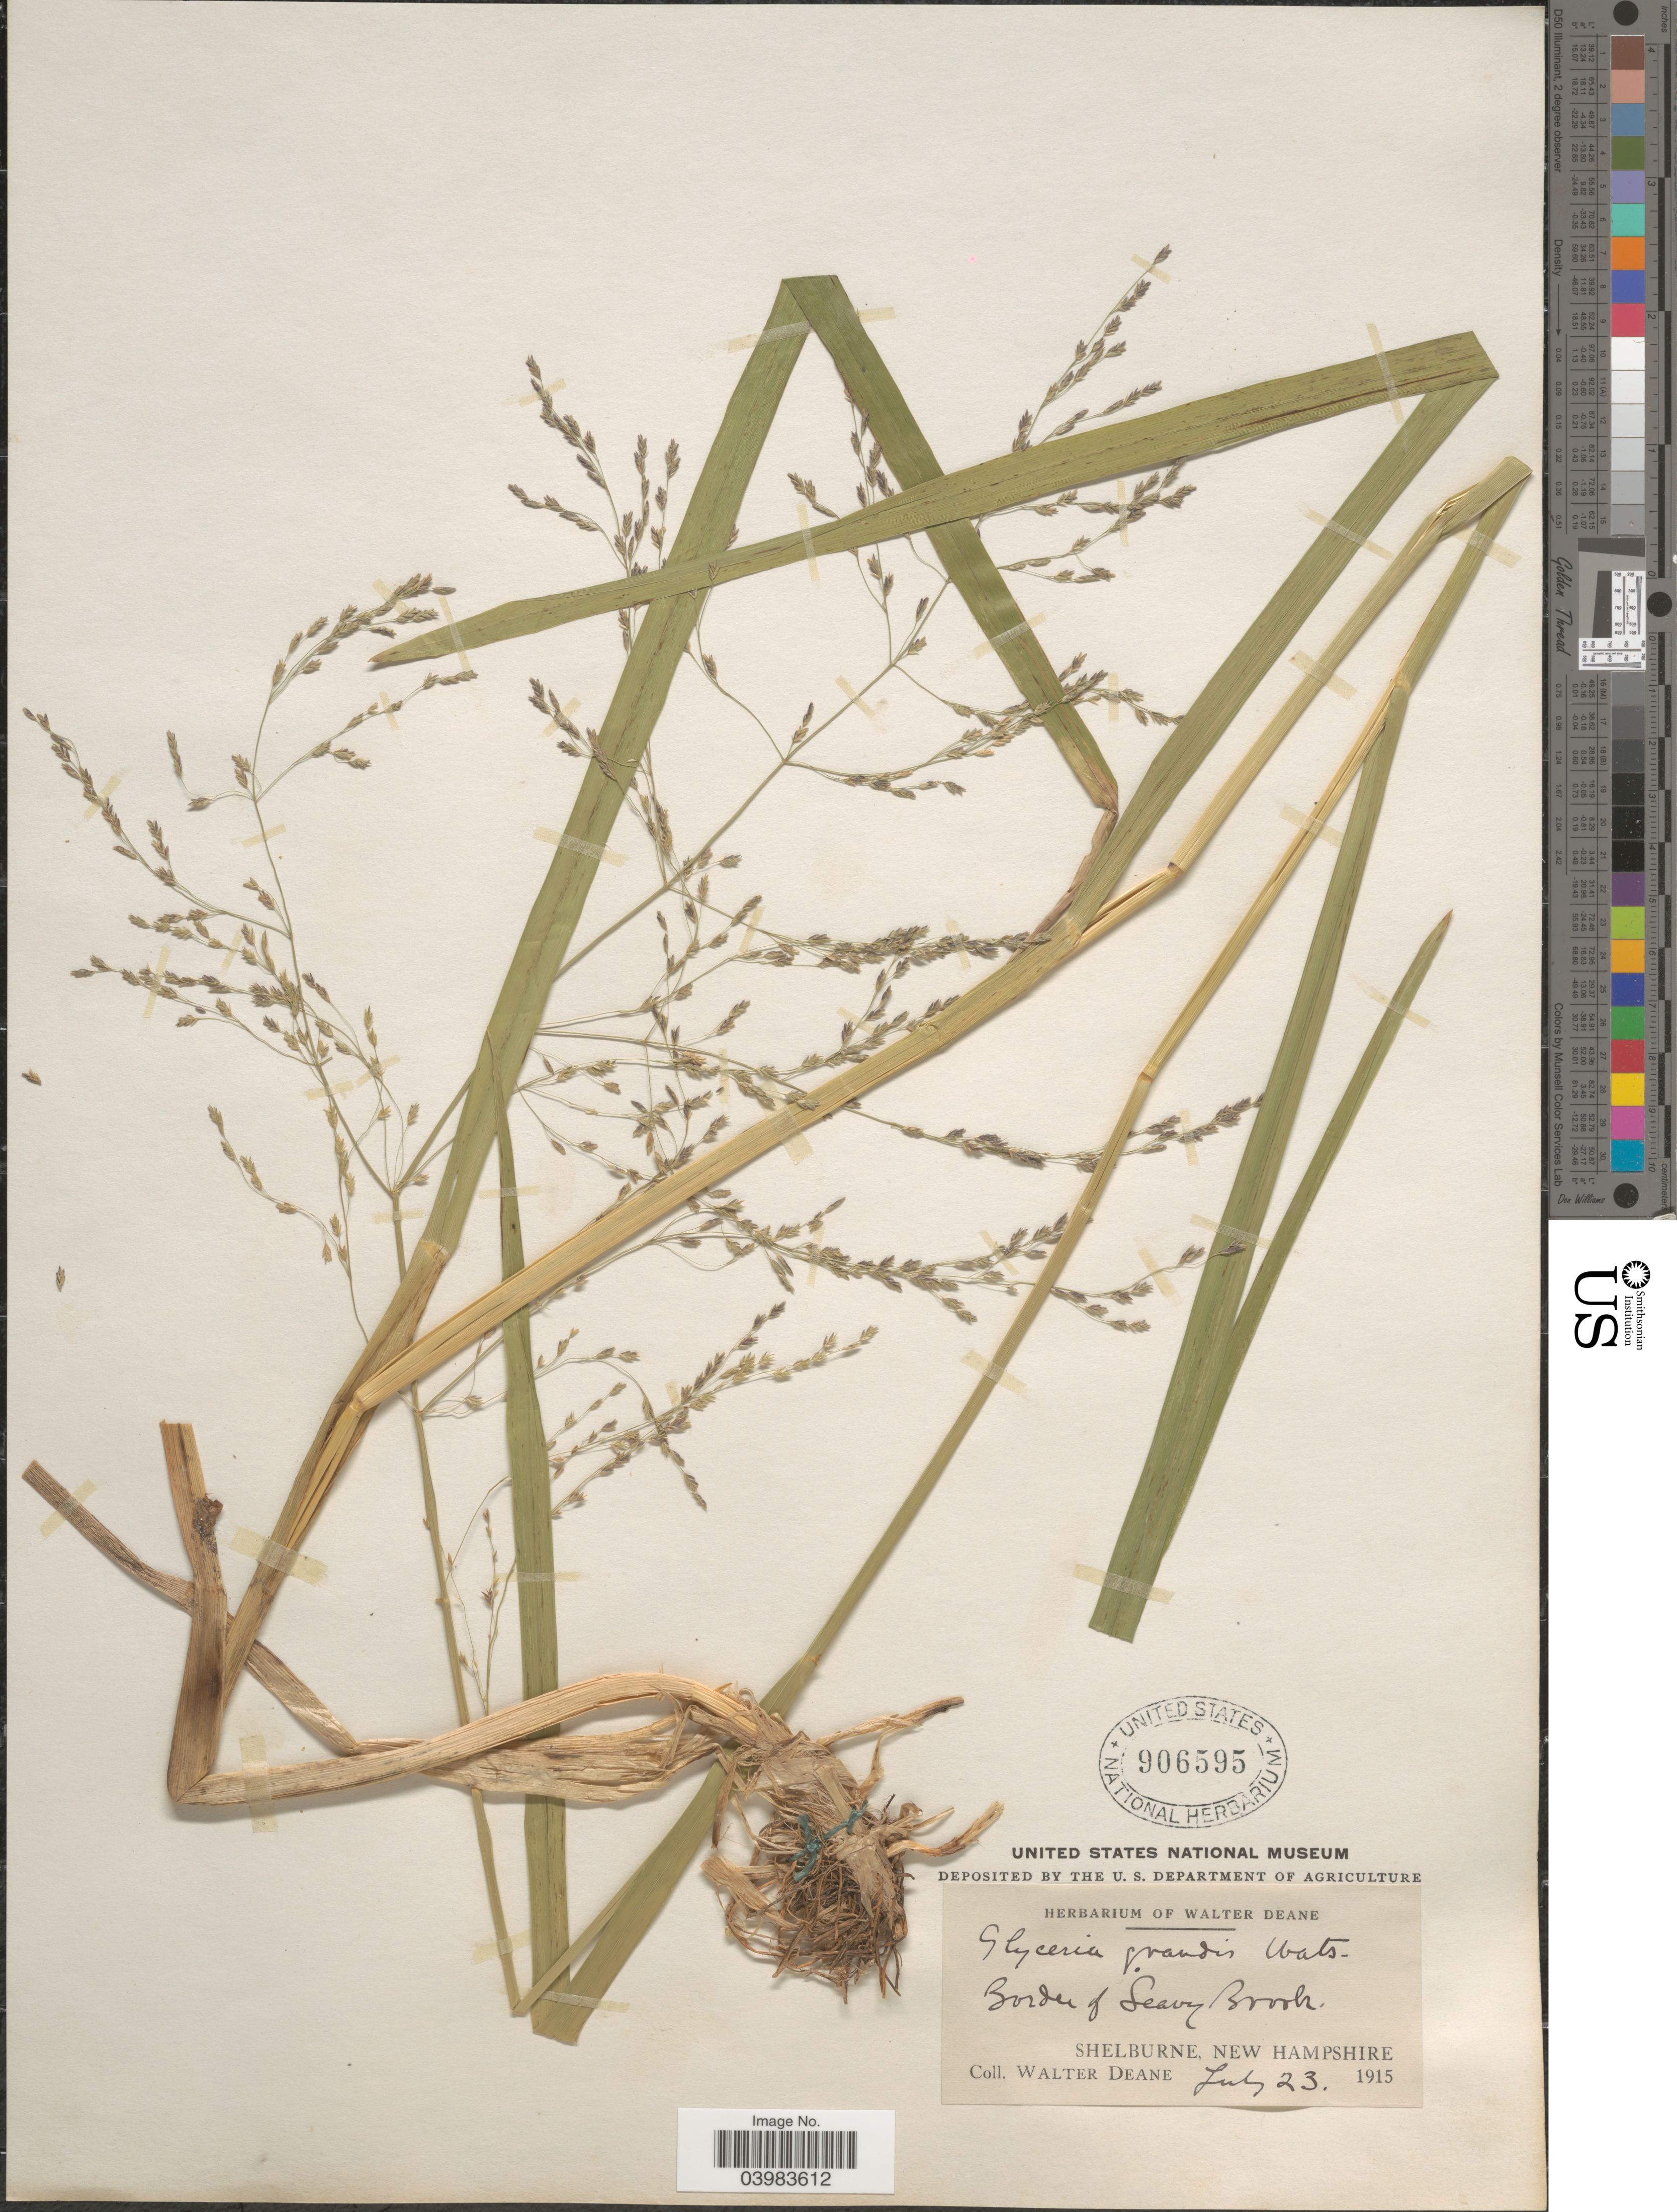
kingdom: Plantae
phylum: Tracheophyta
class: Liliopsida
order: Poales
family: Poaceae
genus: Glyceria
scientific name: Glyceria grandis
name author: S. Watson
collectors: W. Deane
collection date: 1915-07-23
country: United States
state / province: New Hampshire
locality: Border of Seavy Brook. Shelburne.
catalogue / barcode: US 906595